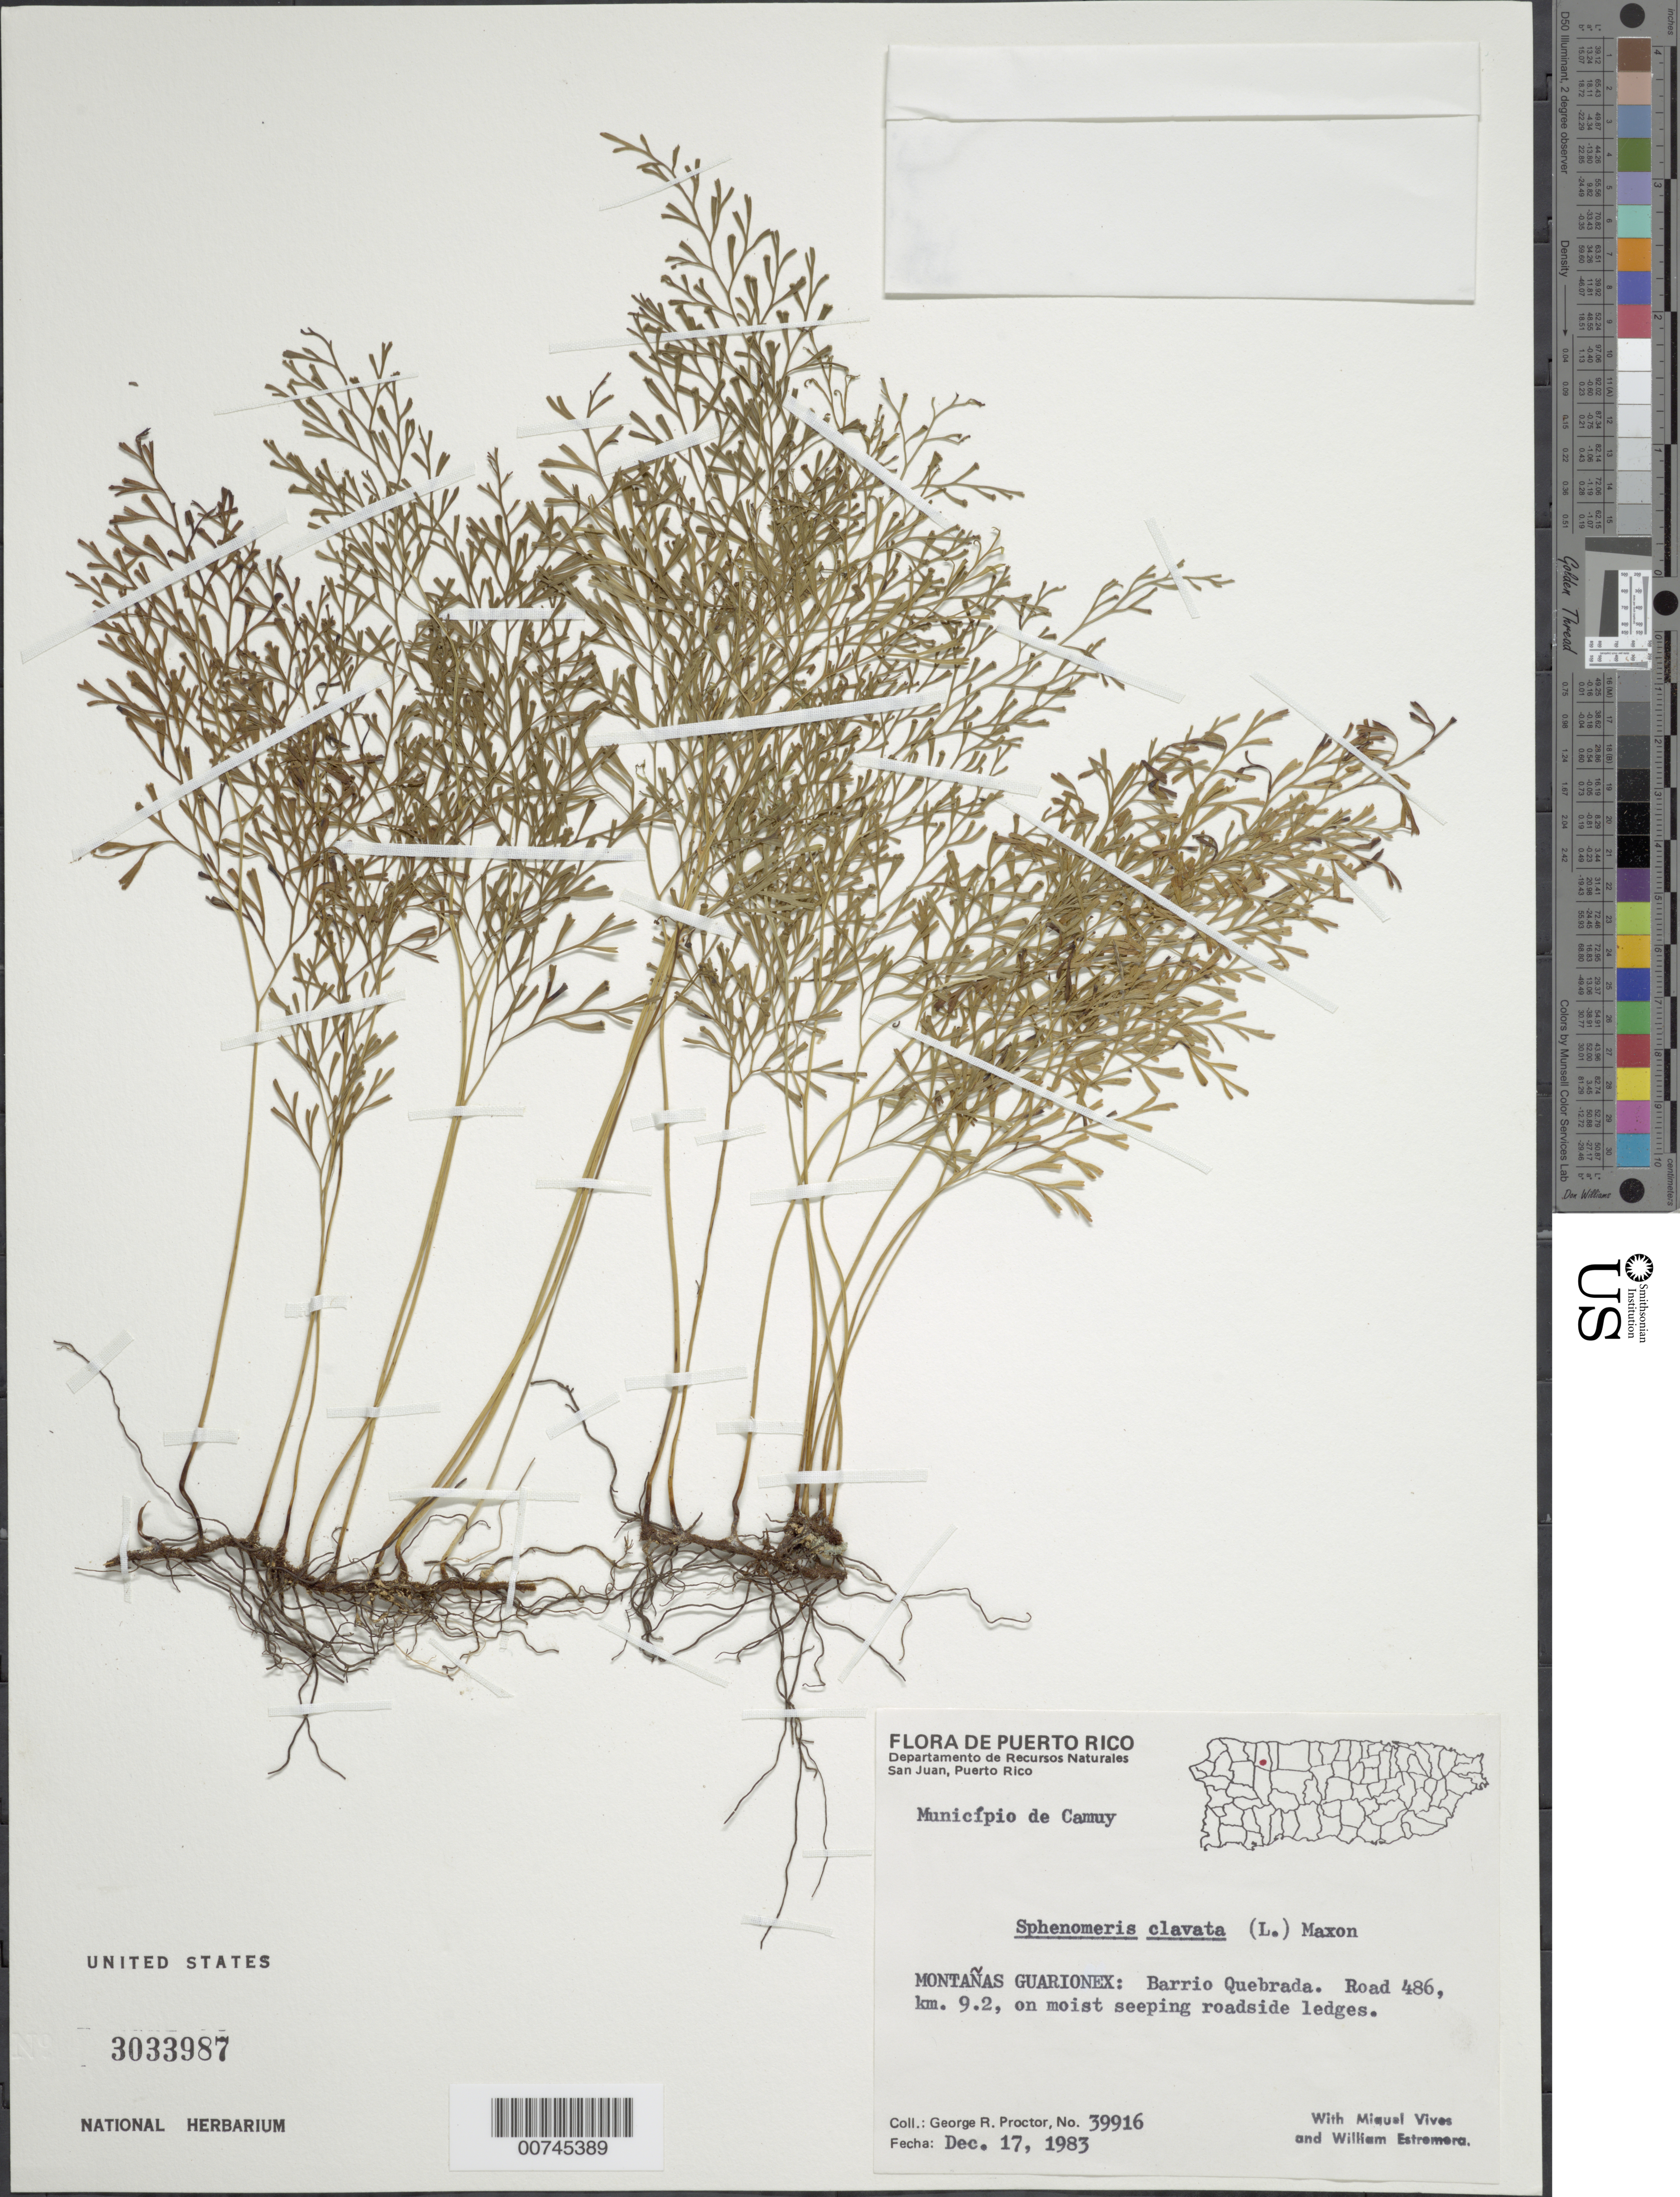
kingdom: Plantae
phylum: Tracheophyta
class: Polypodiopsida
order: Polypodiales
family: Lindsaeaceae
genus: Sphenomeris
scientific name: Sphenomeris clavata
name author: (L.) Maxon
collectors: G. R. Proctor, M. Vives & W. Estremera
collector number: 39916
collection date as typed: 17 Dec 1983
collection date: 1983-12-17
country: Puerto Rico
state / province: Camuy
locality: Montañas Guarionex: Barrio Quebrada. Road 486, km 9.2, Municipio de Camuy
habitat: On moist seeping roadside ledges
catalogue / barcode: US 3033987